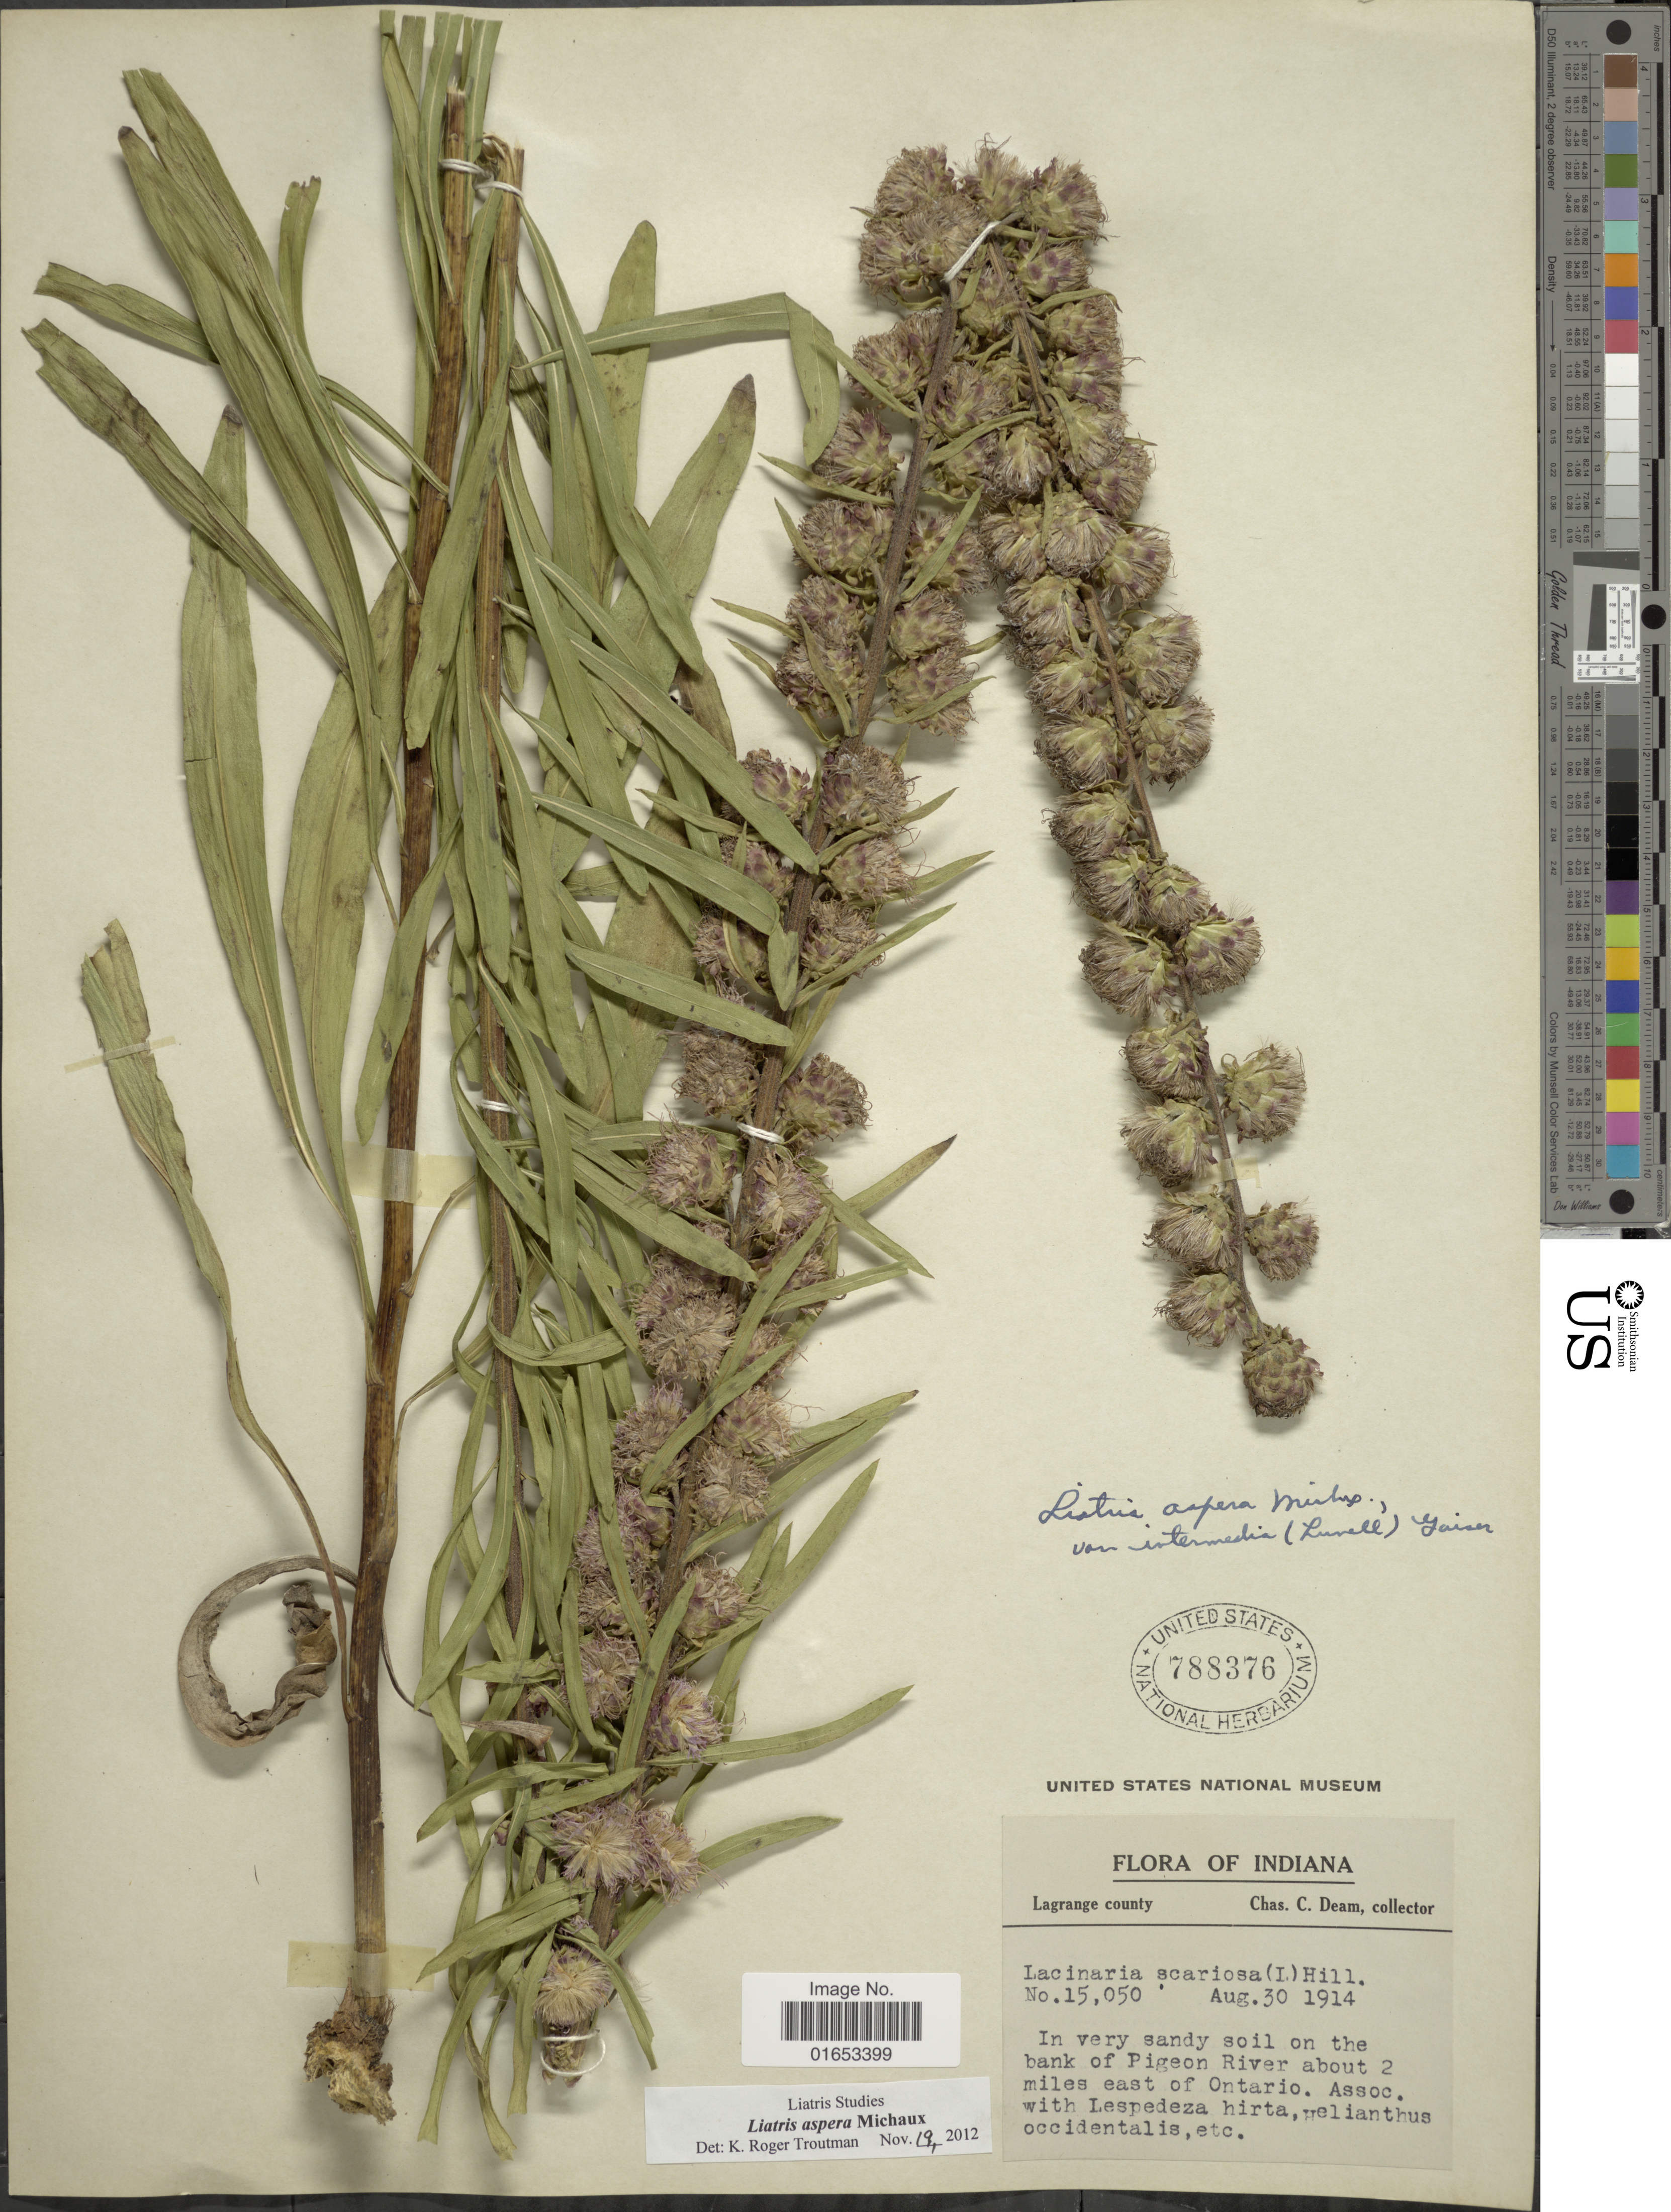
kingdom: Plantae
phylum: Tracheophyta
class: Magnoliopsida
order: Asterales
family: Asteraceae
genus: Liatris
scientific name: Liatris aspera var. intermedia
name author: (Lunell) Gaiser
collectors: C. C. Deam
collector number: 15050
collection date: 1914-08-30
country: United States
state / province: Indiana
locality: Lagrange County, In very sandy soil on the bank of Pigeon River about 2 miles east of Ontario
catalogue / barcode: US 788376